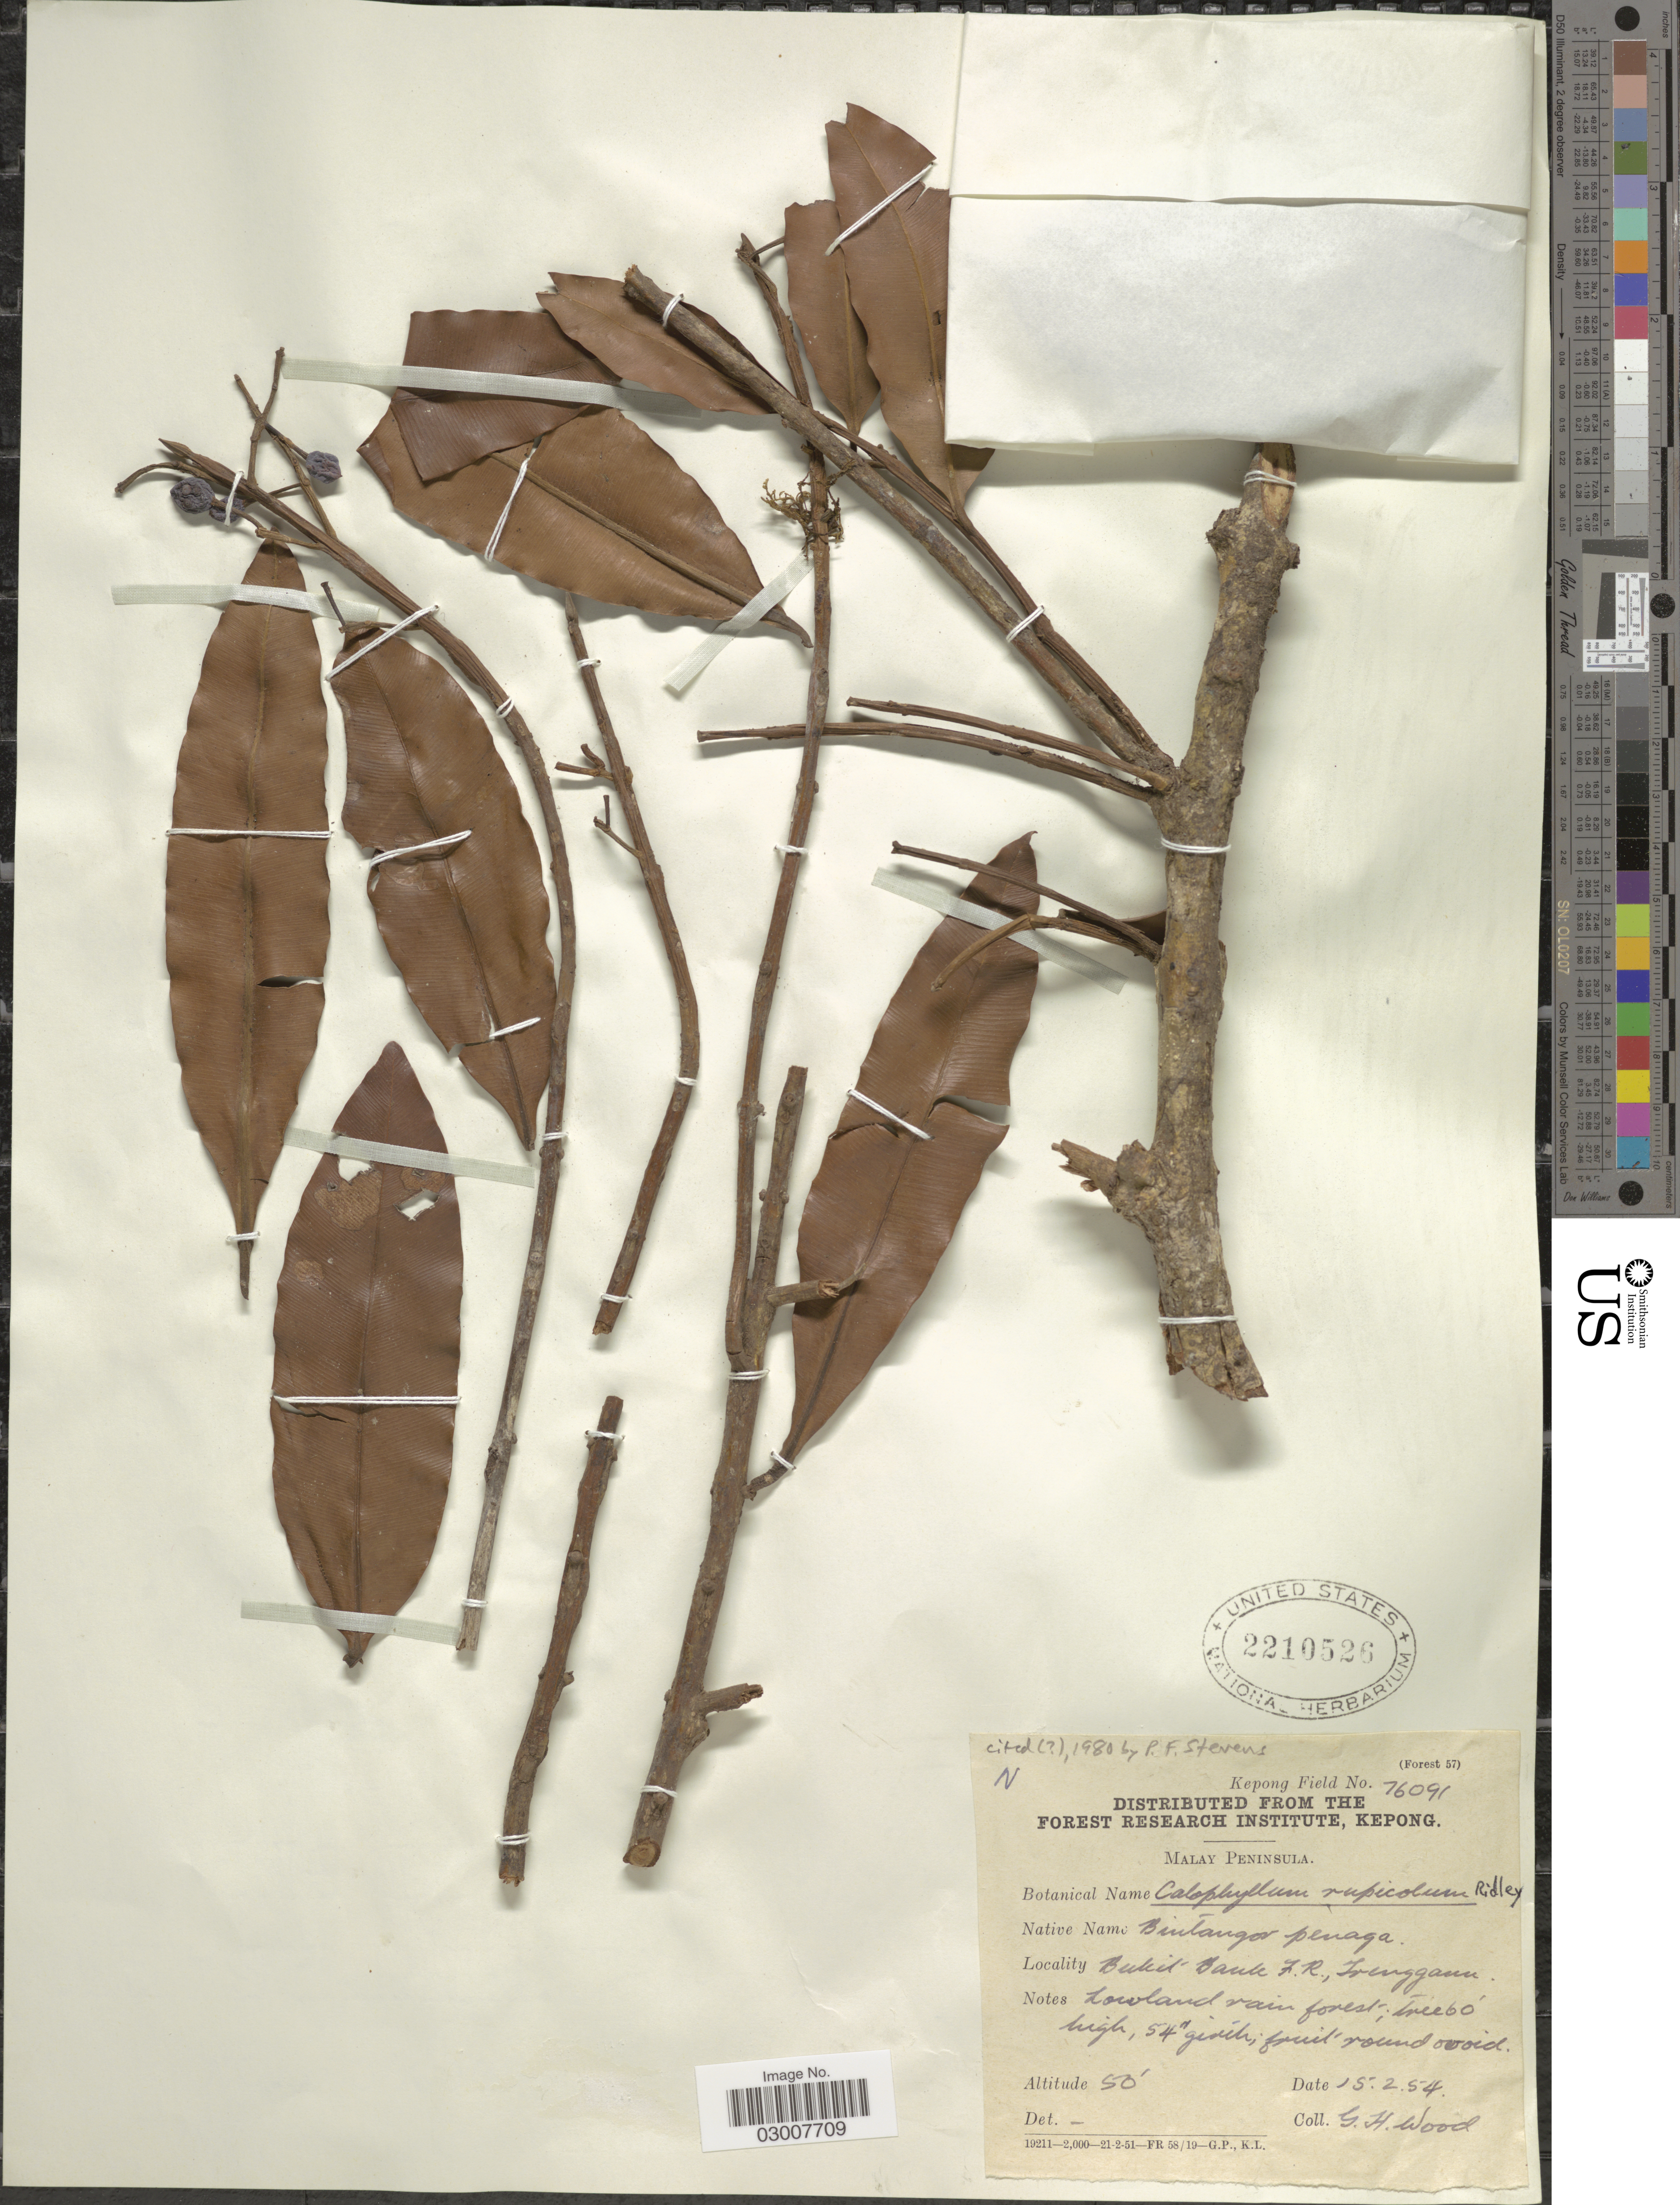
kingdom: Plantae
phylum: Tracheophyta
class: Magnoliopsida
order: Malpighiales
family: Calophyllaceae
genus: Calophyllum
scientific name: Calophyllum rupicola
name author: Ridl.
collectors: G. Wood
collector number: Kepong Field 76091?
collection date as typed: Transcribed d/m/y: 15/2/54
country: Malaysia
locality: Bukit Bank F.R., Trengganu. Malay Peninsula.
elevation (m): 15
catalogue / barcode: US 2210526